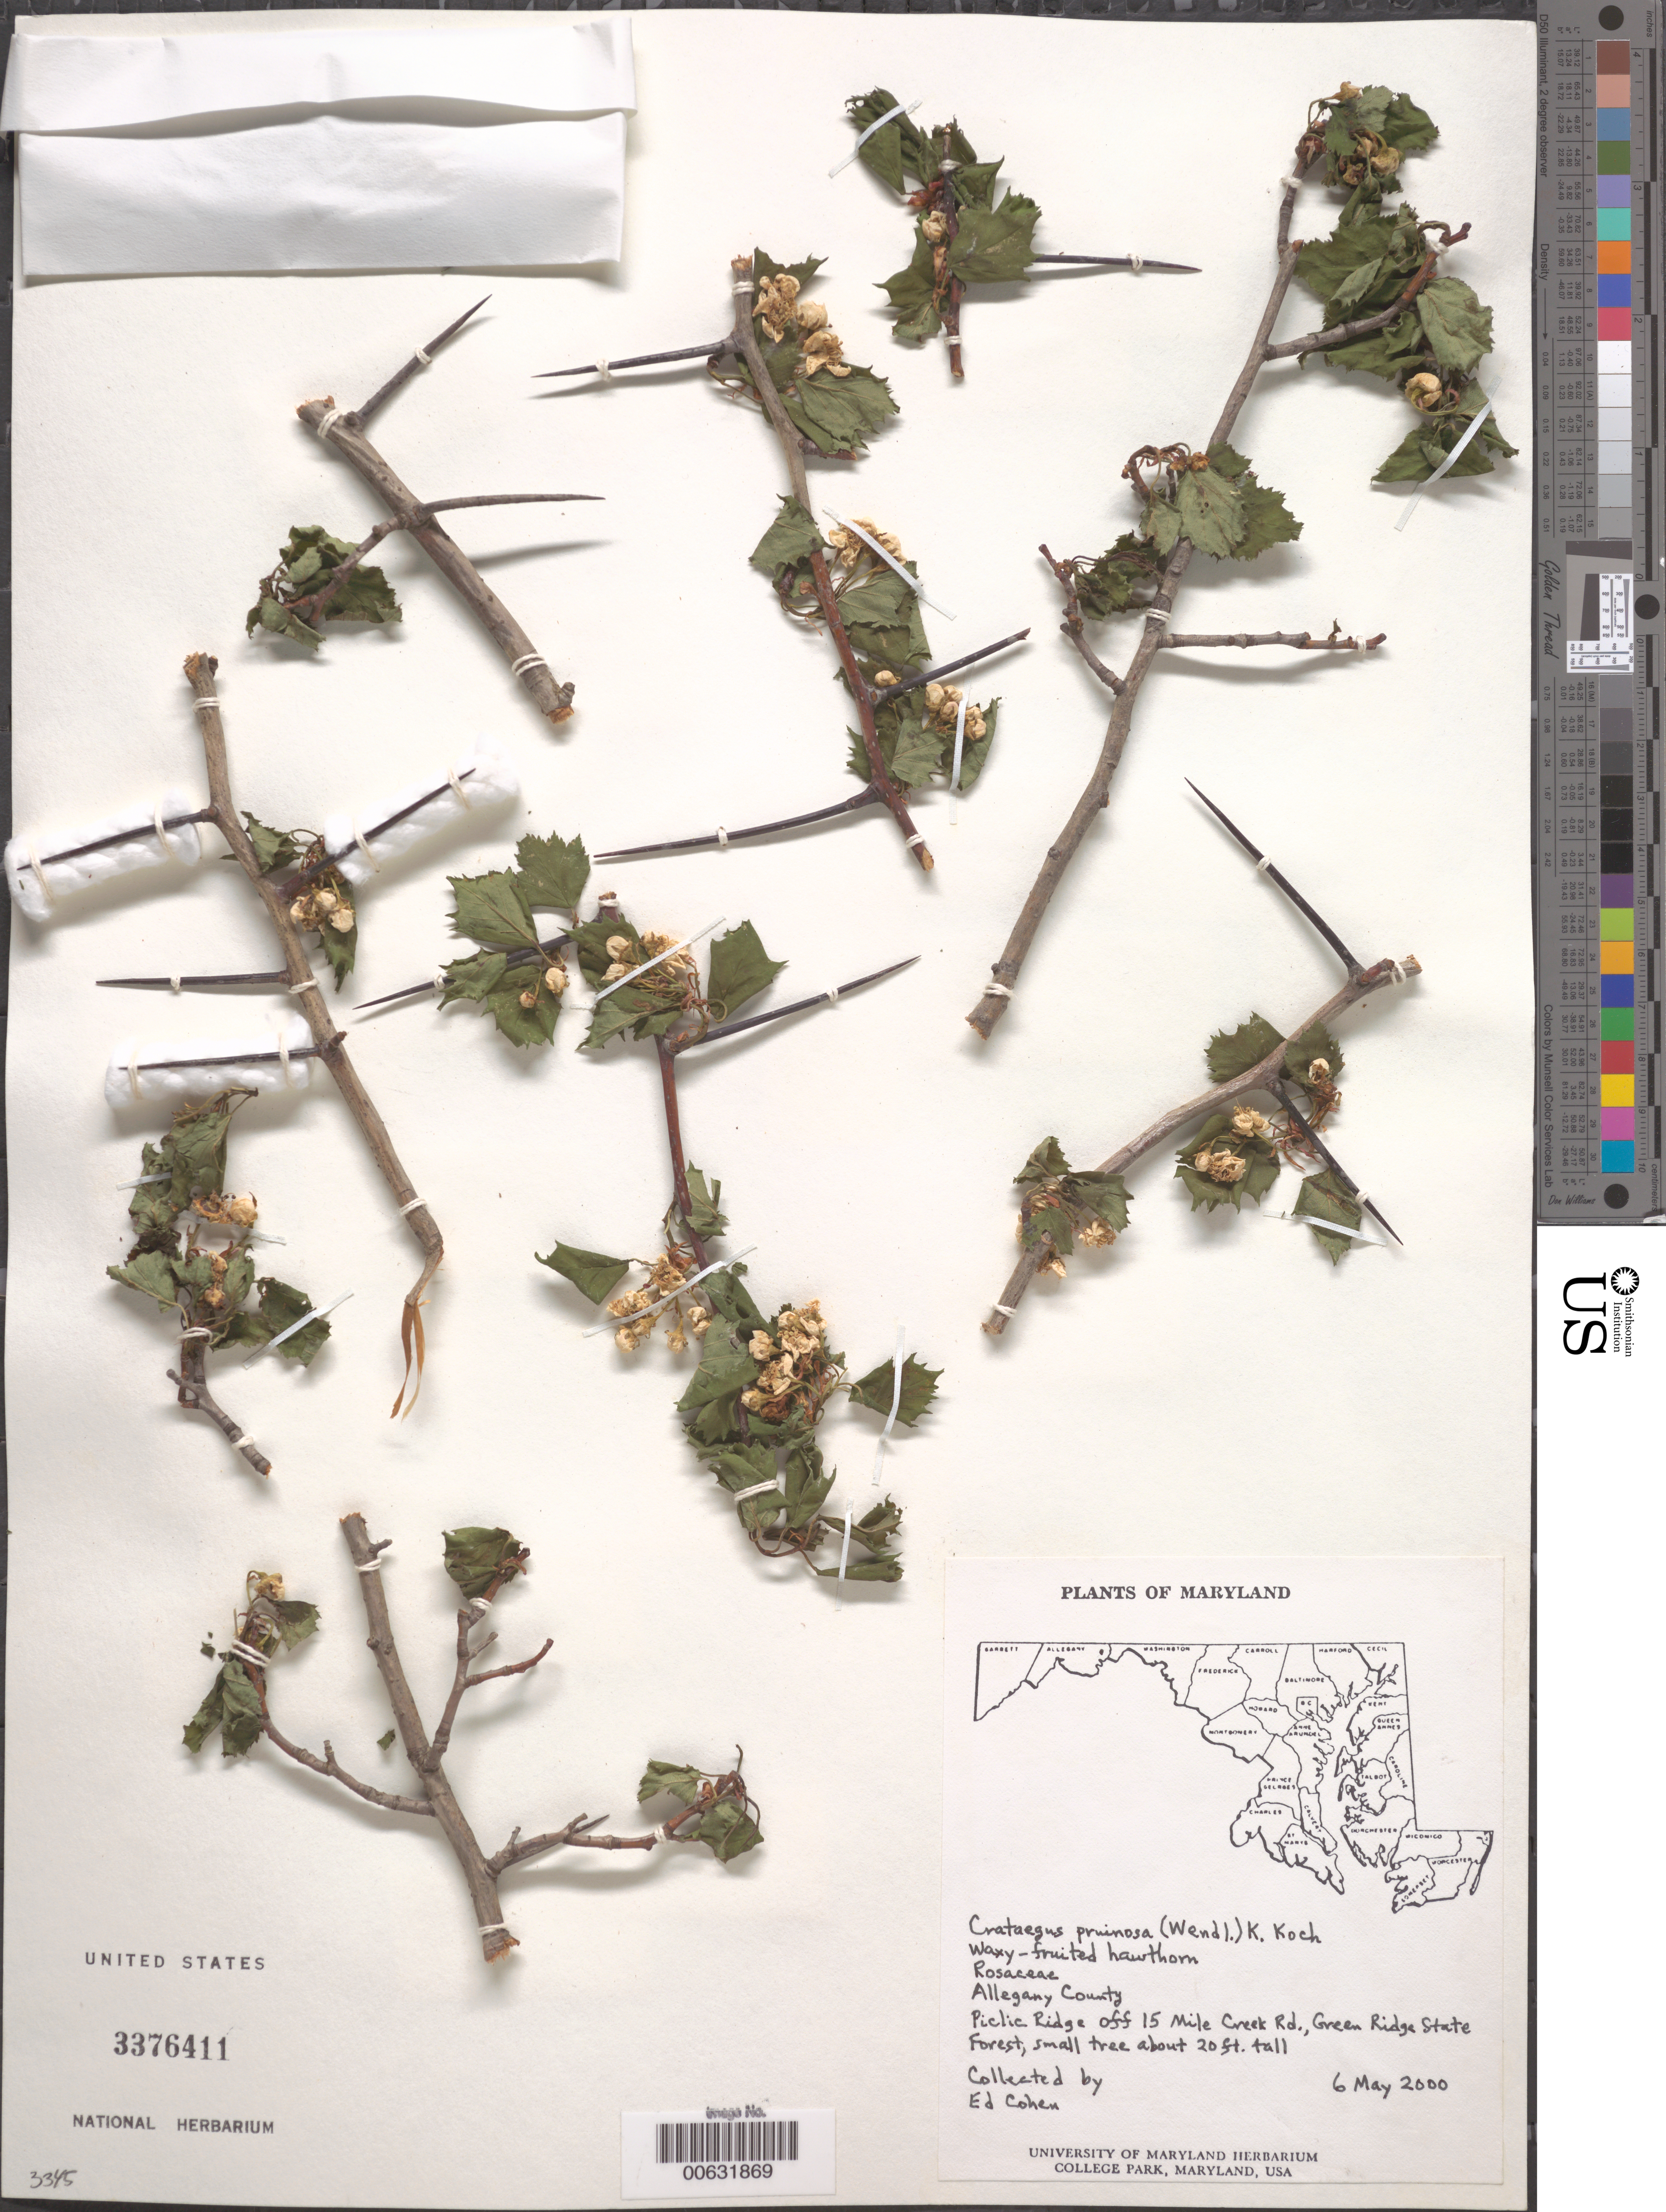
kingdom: Plantae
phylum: Tracheophyta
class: Magnoliopsida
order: Rosales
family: Rosaceae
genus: Crataegus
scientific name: Crataegus pruinosa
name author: (H.L. Wendl.) K. Koch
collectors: E. Cohen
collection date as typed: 06 05 2000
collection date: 2000-05-06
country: United States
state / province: Maryland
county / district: Allegany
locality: Piclic ridge, off creek rd., green ridge state forest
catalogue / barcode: US 3376411